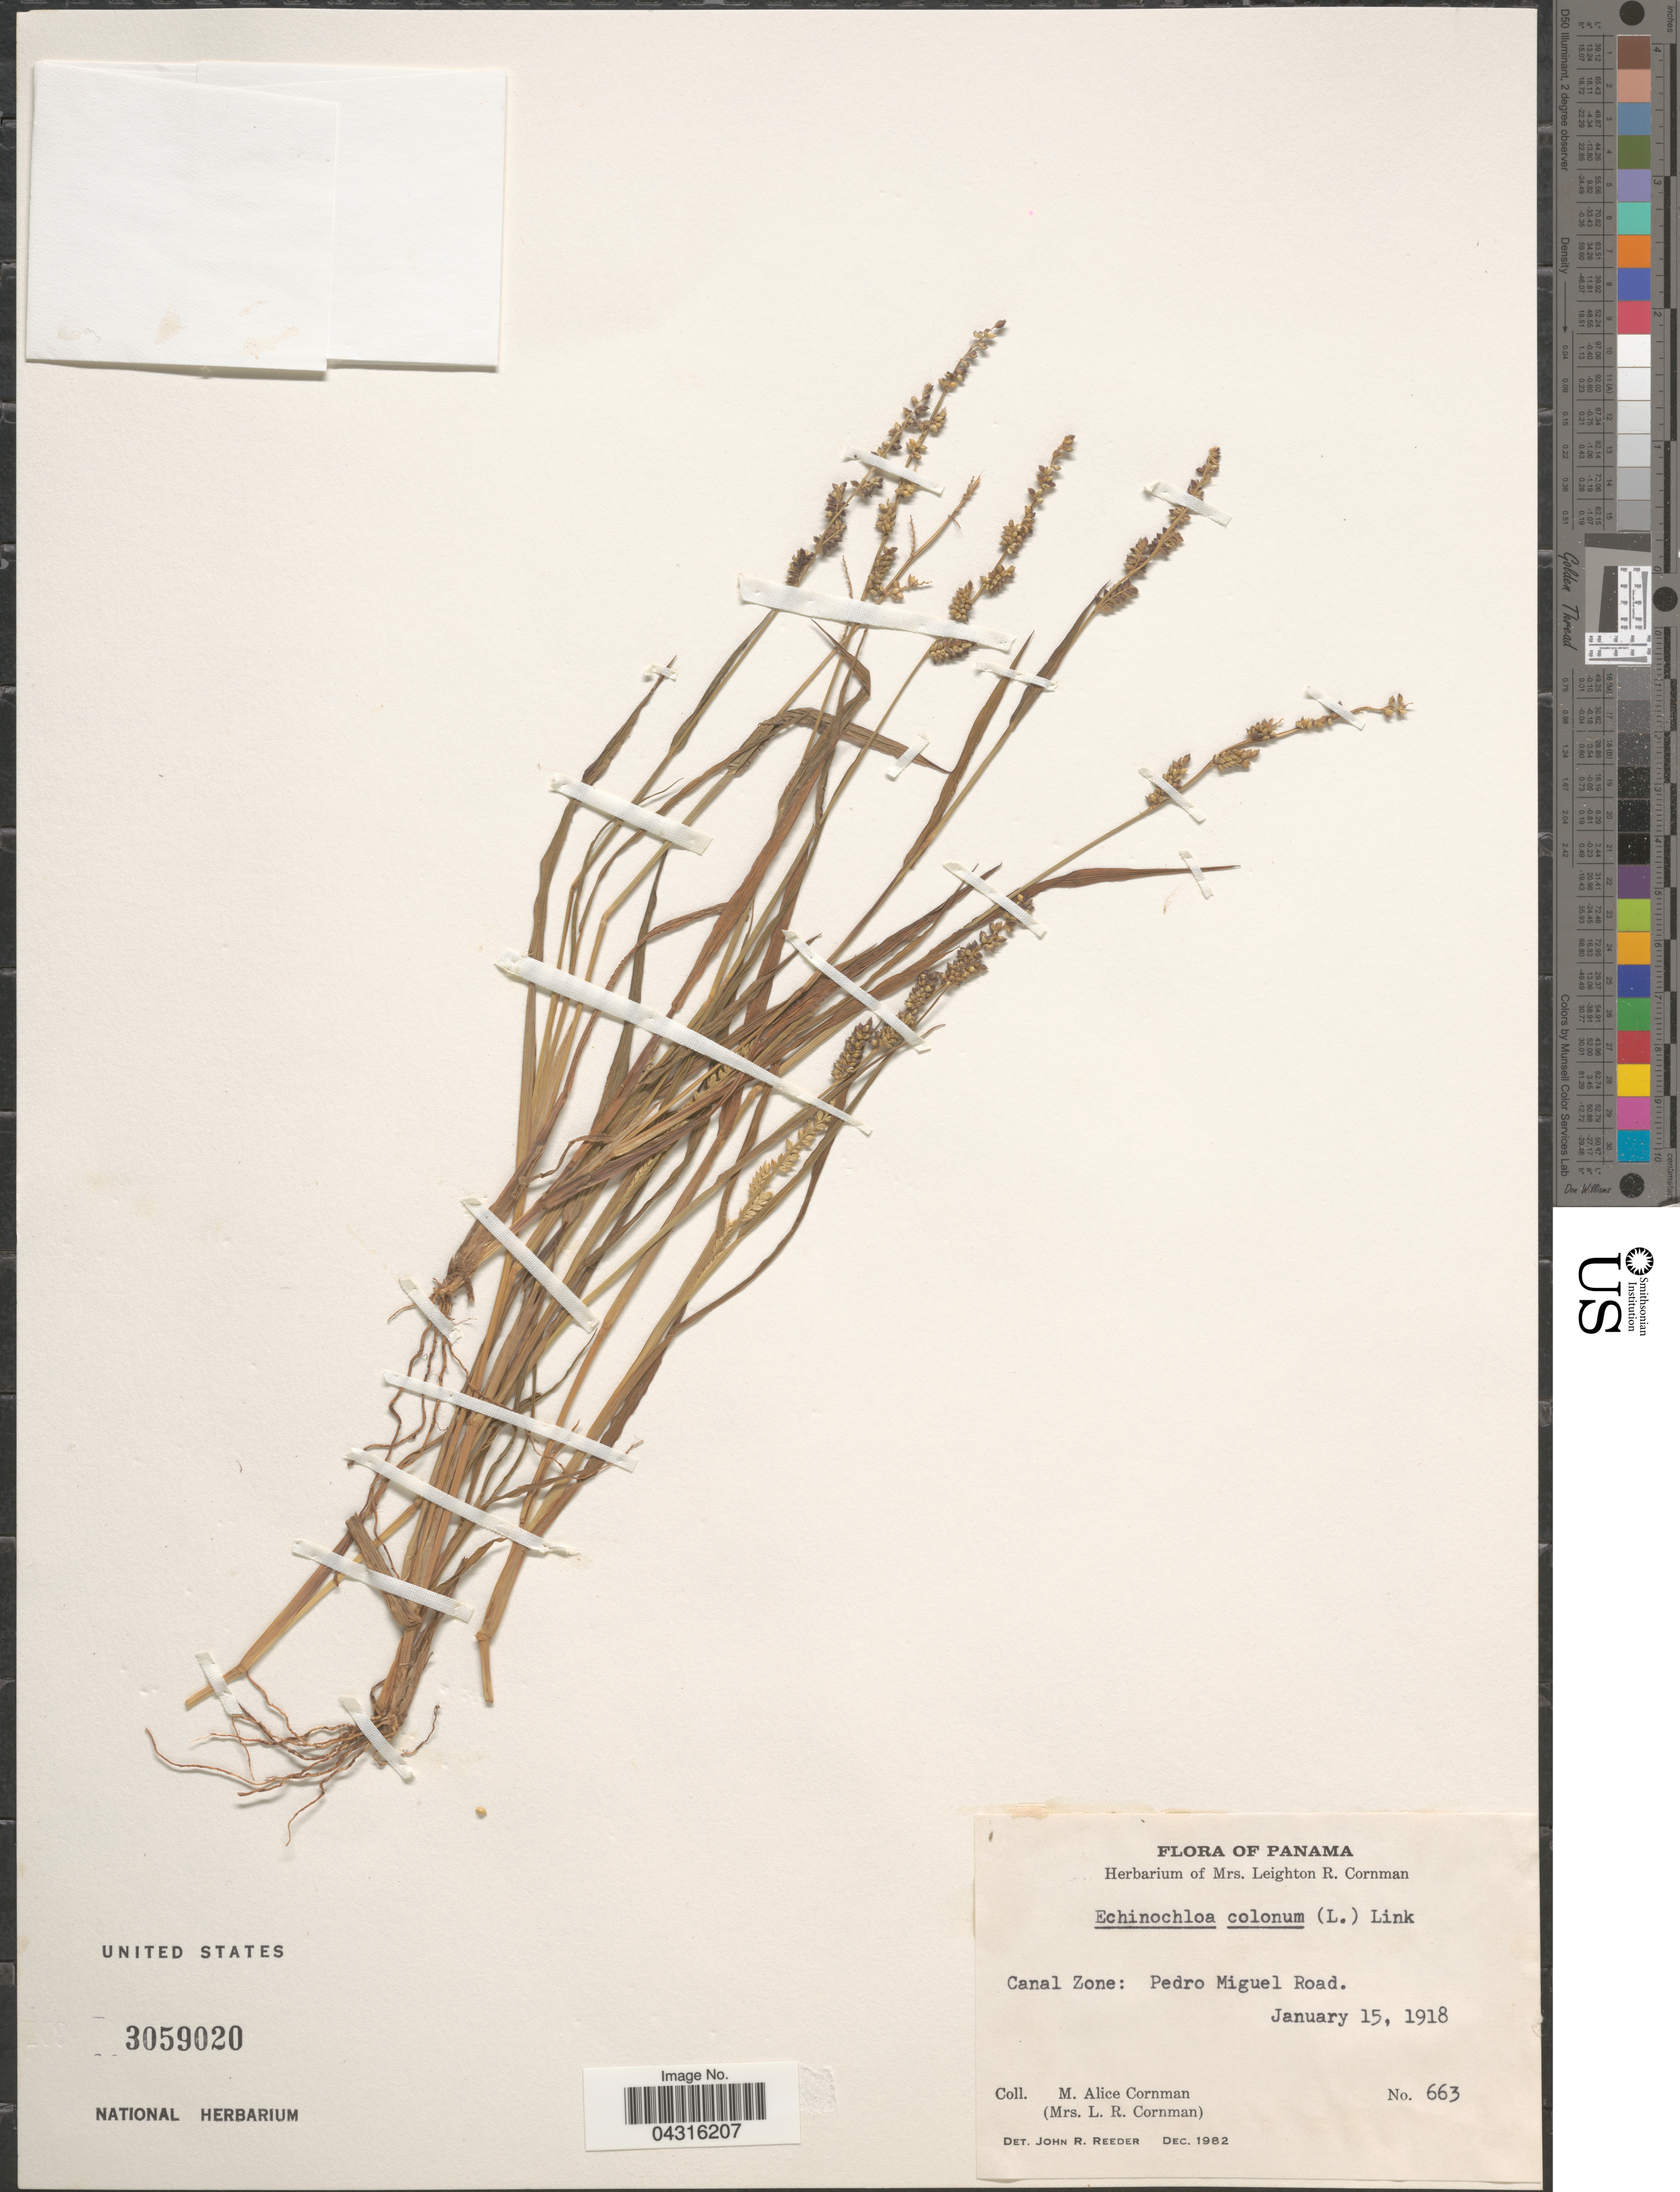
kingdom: Plantae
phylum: Tracheophyta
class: Liliopsida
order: Poales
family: Poaceae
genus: Echinochloa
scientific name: Echinochloa colona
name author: (L.) Link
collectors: M. Cornman & L. Cornman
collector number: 663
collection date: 1918-01-15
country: Panama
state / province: Colón / Panamá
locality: Canal Zone: Pedro Miguel Road.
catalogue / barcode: US 3059020